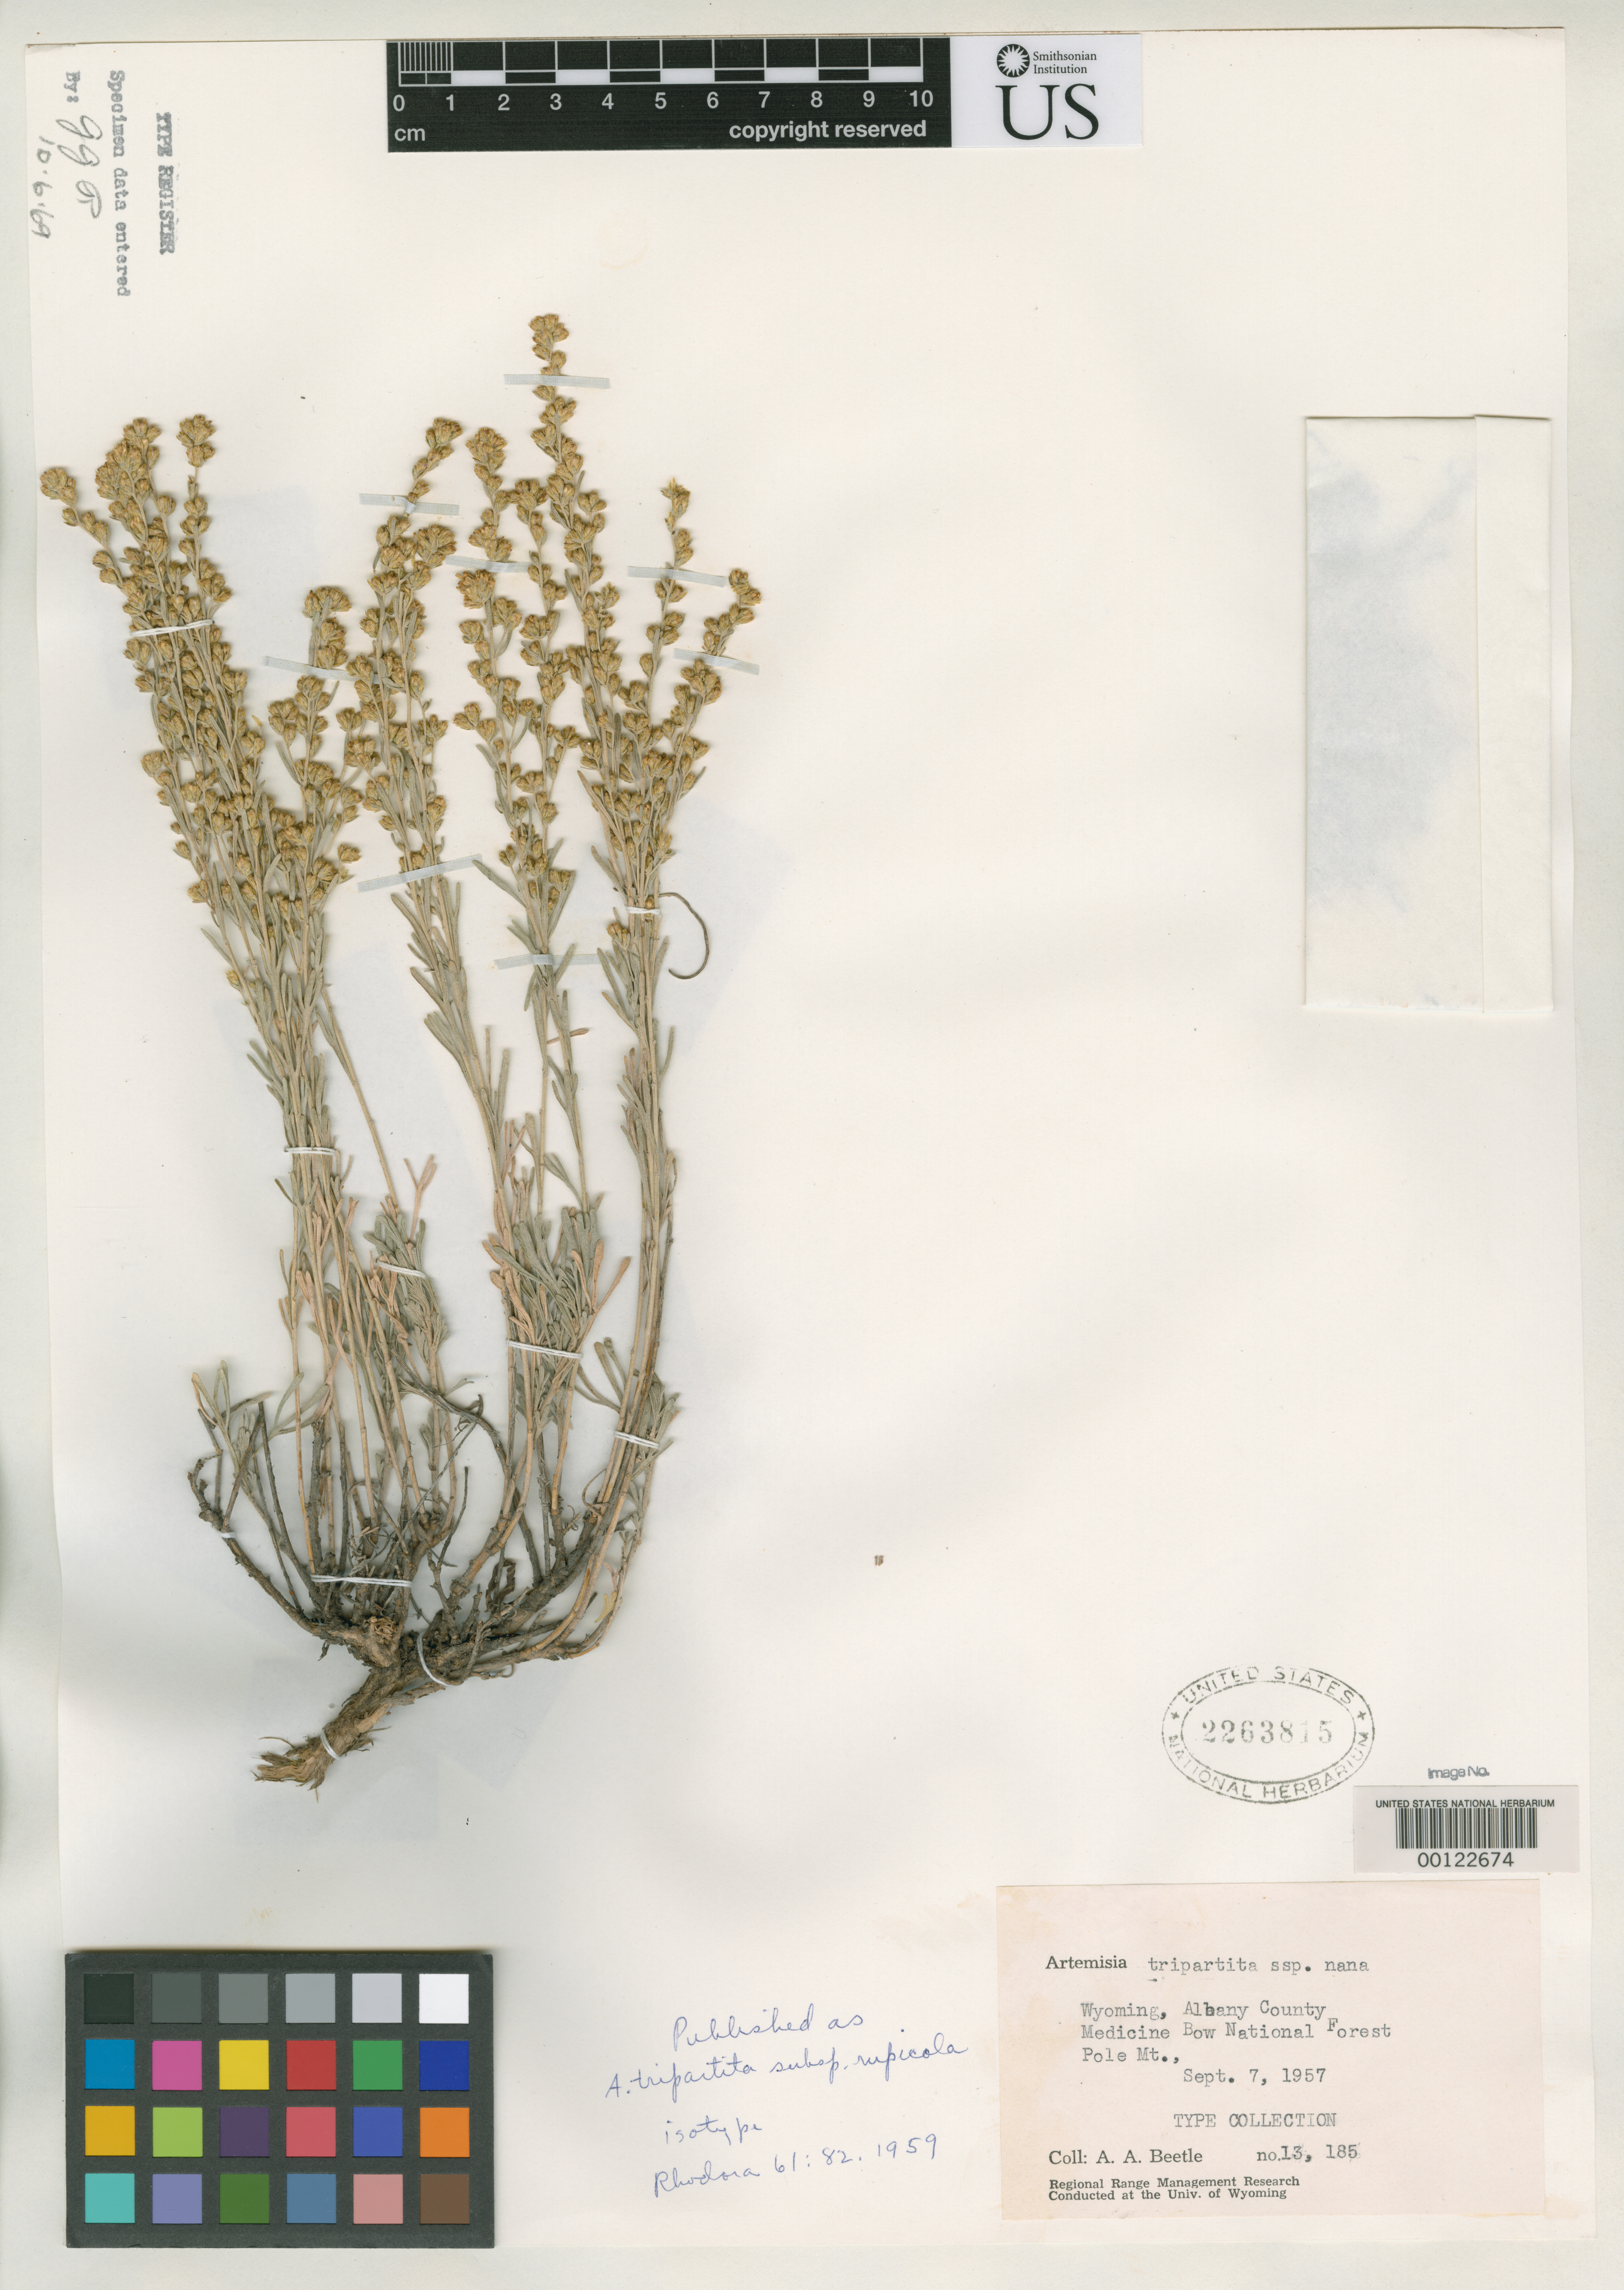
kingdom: Plantae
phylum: Tracheophyta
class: Magnoliopsida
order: Asterales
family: Asteraceae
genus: Artemisia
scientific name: Artemisia tripartita subsp. rupicola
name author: Beetle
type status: Isotype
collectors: A. A. Beetle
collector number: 13185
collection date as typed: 07 Sep 1957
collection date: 1957-09-07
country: United States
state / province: Wyoming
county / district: Albany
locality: Pole Mt.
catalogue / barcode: US 2263815